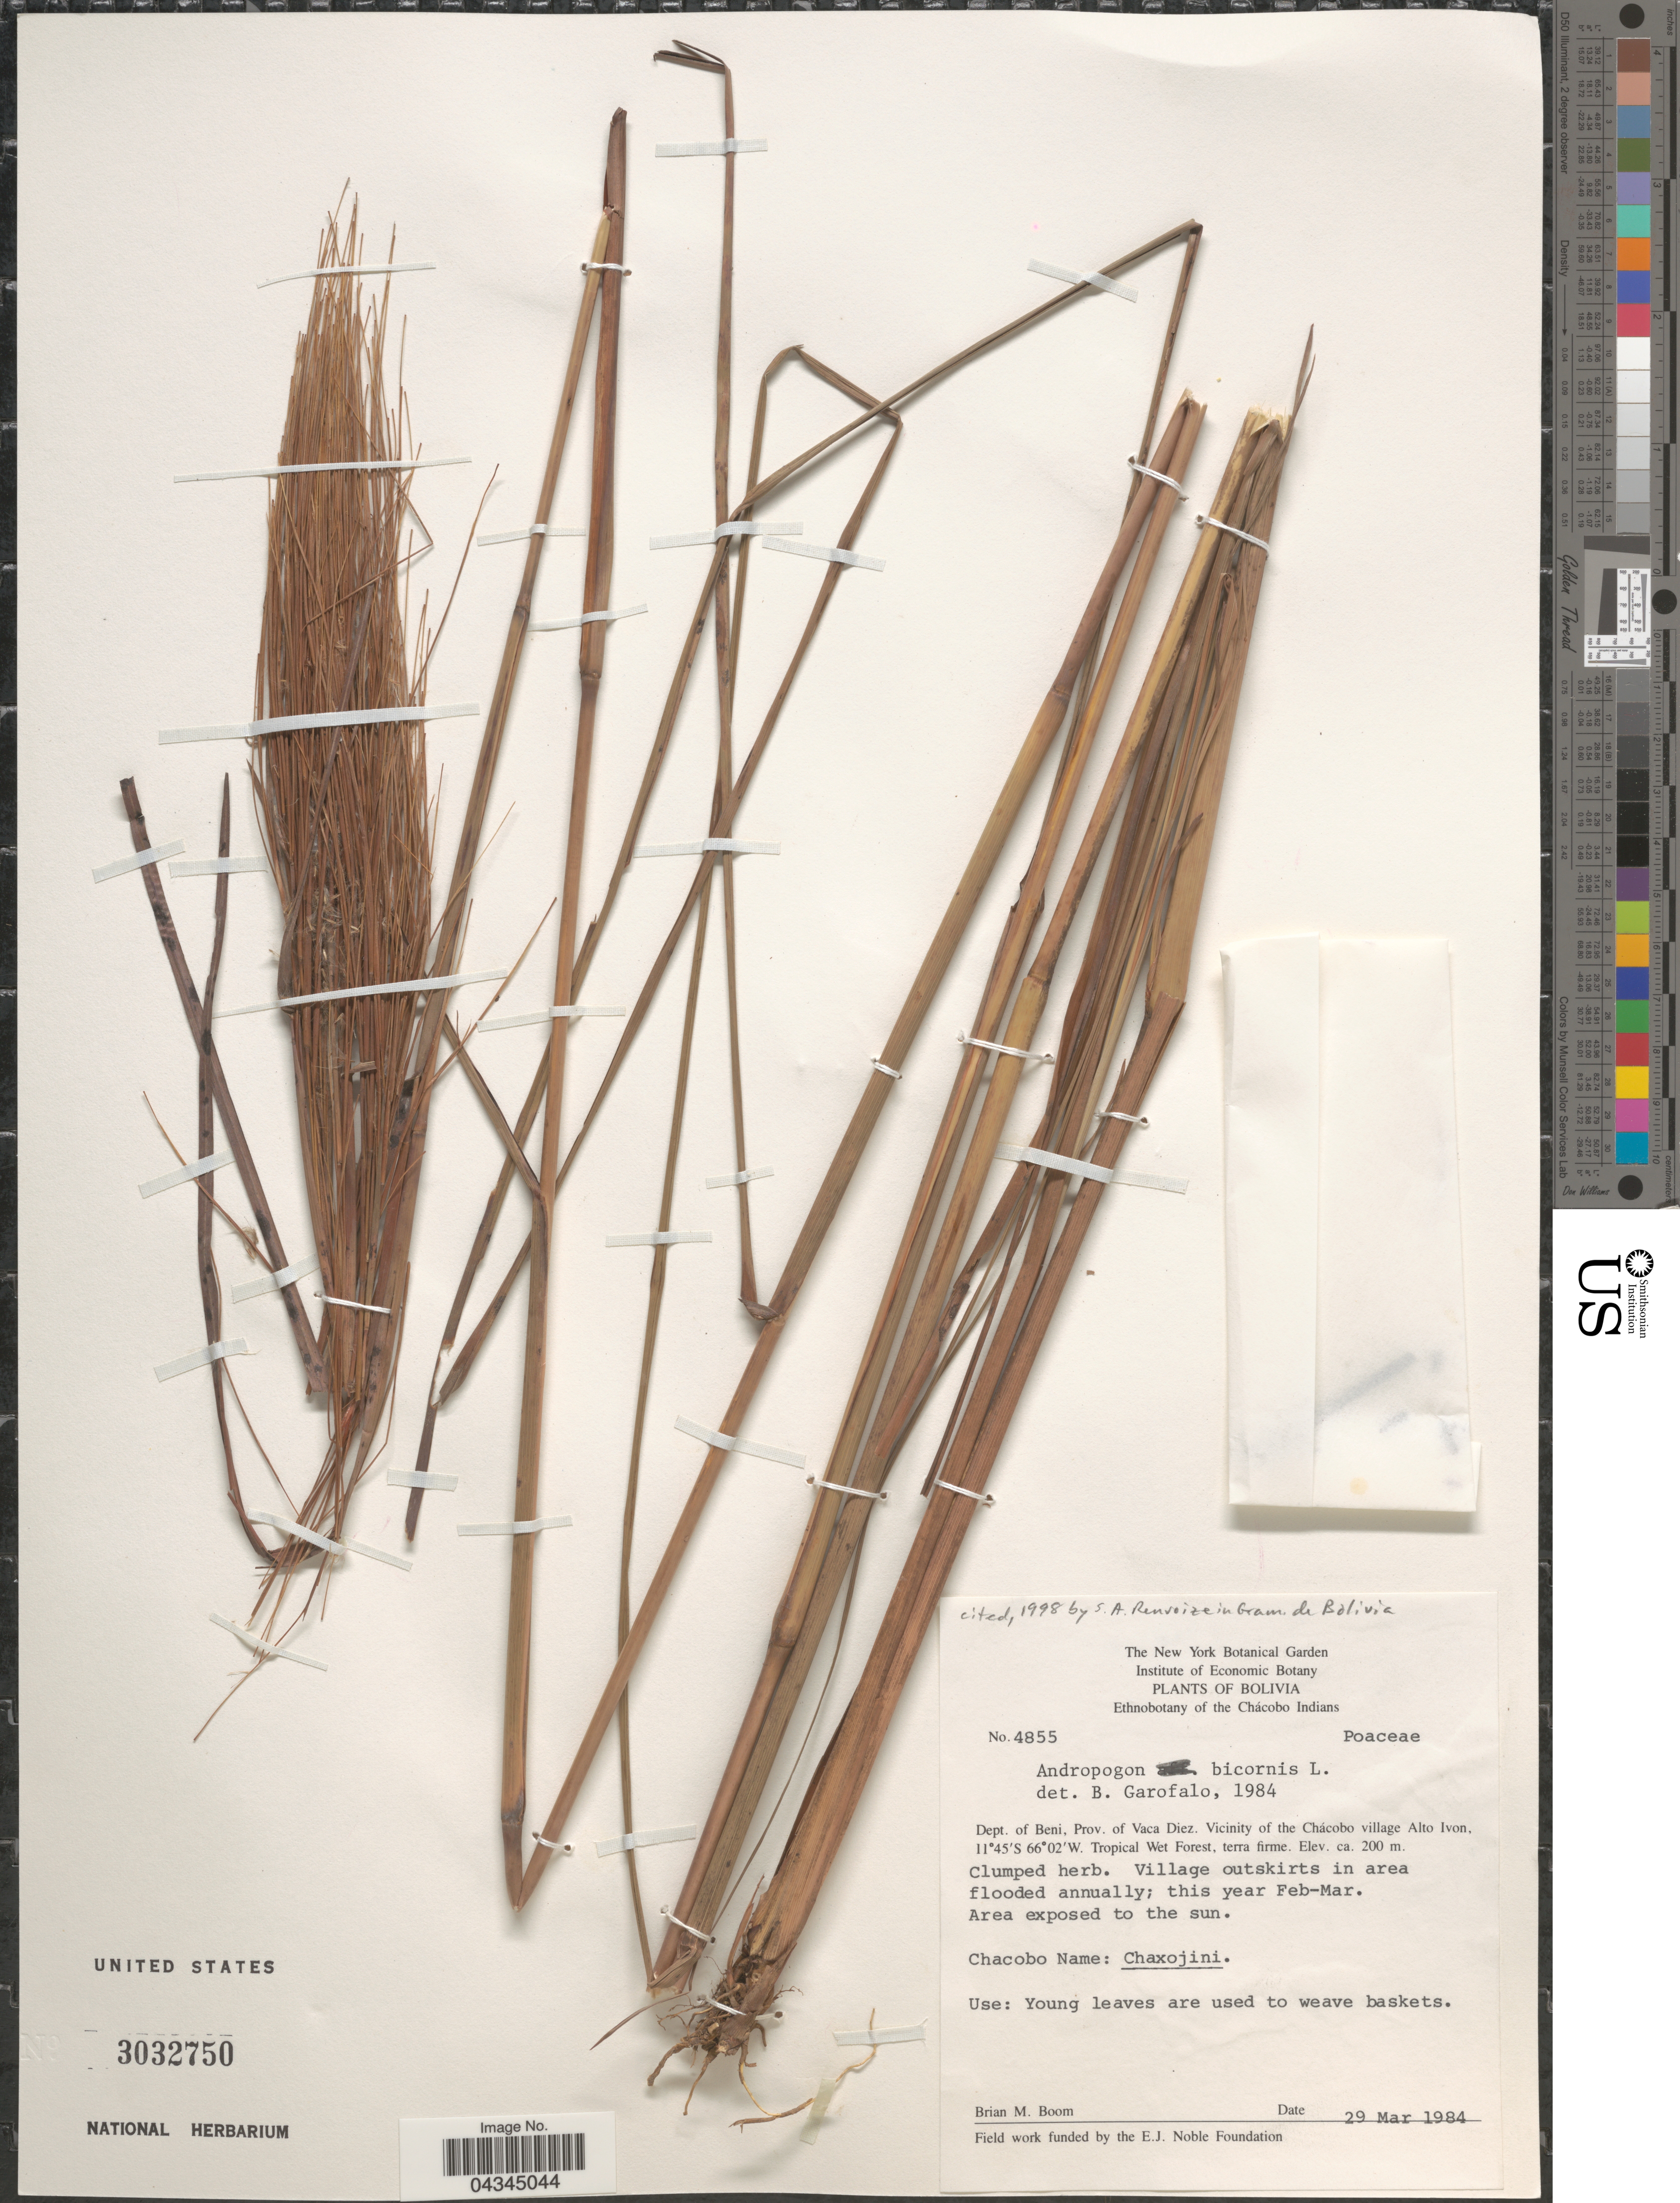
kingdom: Plantae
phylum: Tracheophyta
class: Liliopsida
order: Poales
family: Poaceae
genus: Andropogon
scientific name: Andropogon bicornis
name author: L.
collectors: B. M. Boom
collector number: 4855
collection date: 1984-03-29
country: Bolivia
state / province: Beni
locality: Dept. of Beni, Prov. of Vaca Diez. Vicinity of the Chácobo village Alto Ivon. Tropical Wet Forest, terra firme. Village outskirts in area flooded annually.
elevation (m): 200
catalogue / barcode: US 3032750